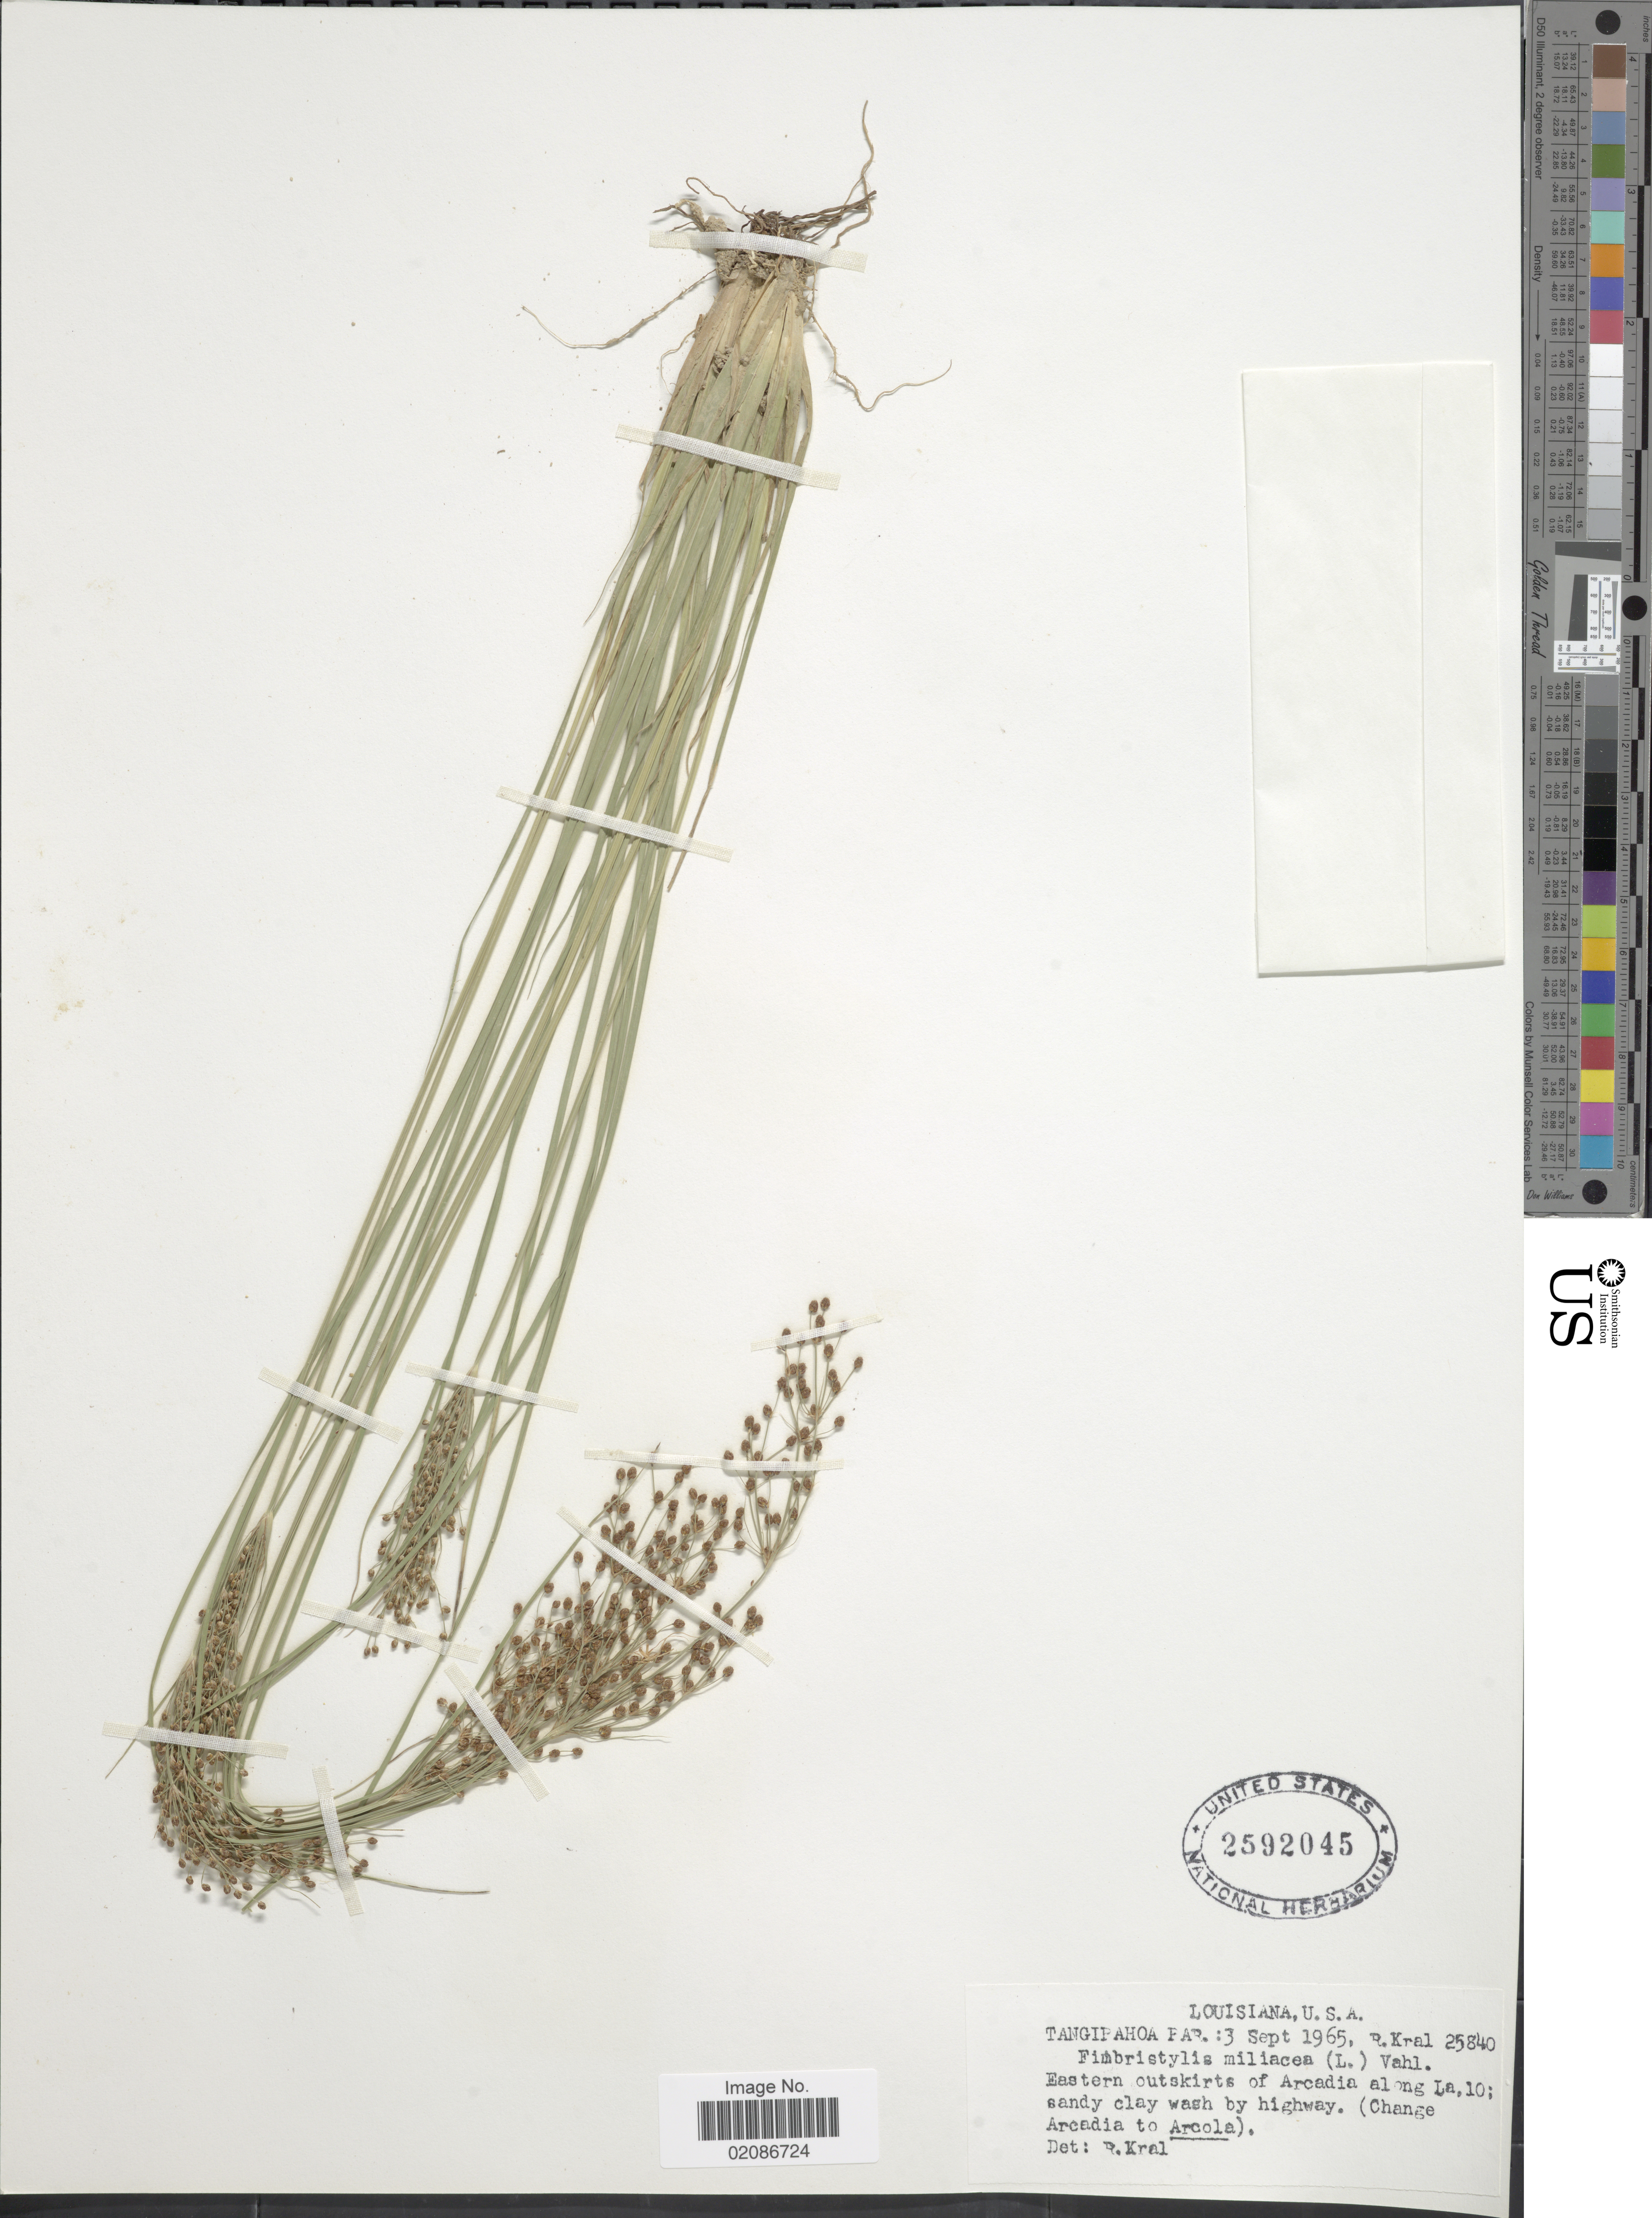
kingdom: Plantae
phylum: Tracheophyta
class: Liliopsida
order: Poales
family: Cyperaceae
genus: Fimbristylis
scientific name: Fimbristylis littoralis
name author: Gaudich.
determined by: Strong, M. T., (US), Smithsonian Institution - National Museum of Natural History (UNITED STATES)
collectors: R. Kral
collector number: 25840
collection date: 1965-09-03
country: United States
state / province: Louisiana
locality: U.S.A. Tangipahoa Par.: Eastern outskirts of Arcadia along La. 10; sandy clay wash by highway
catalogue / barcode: US 2592045